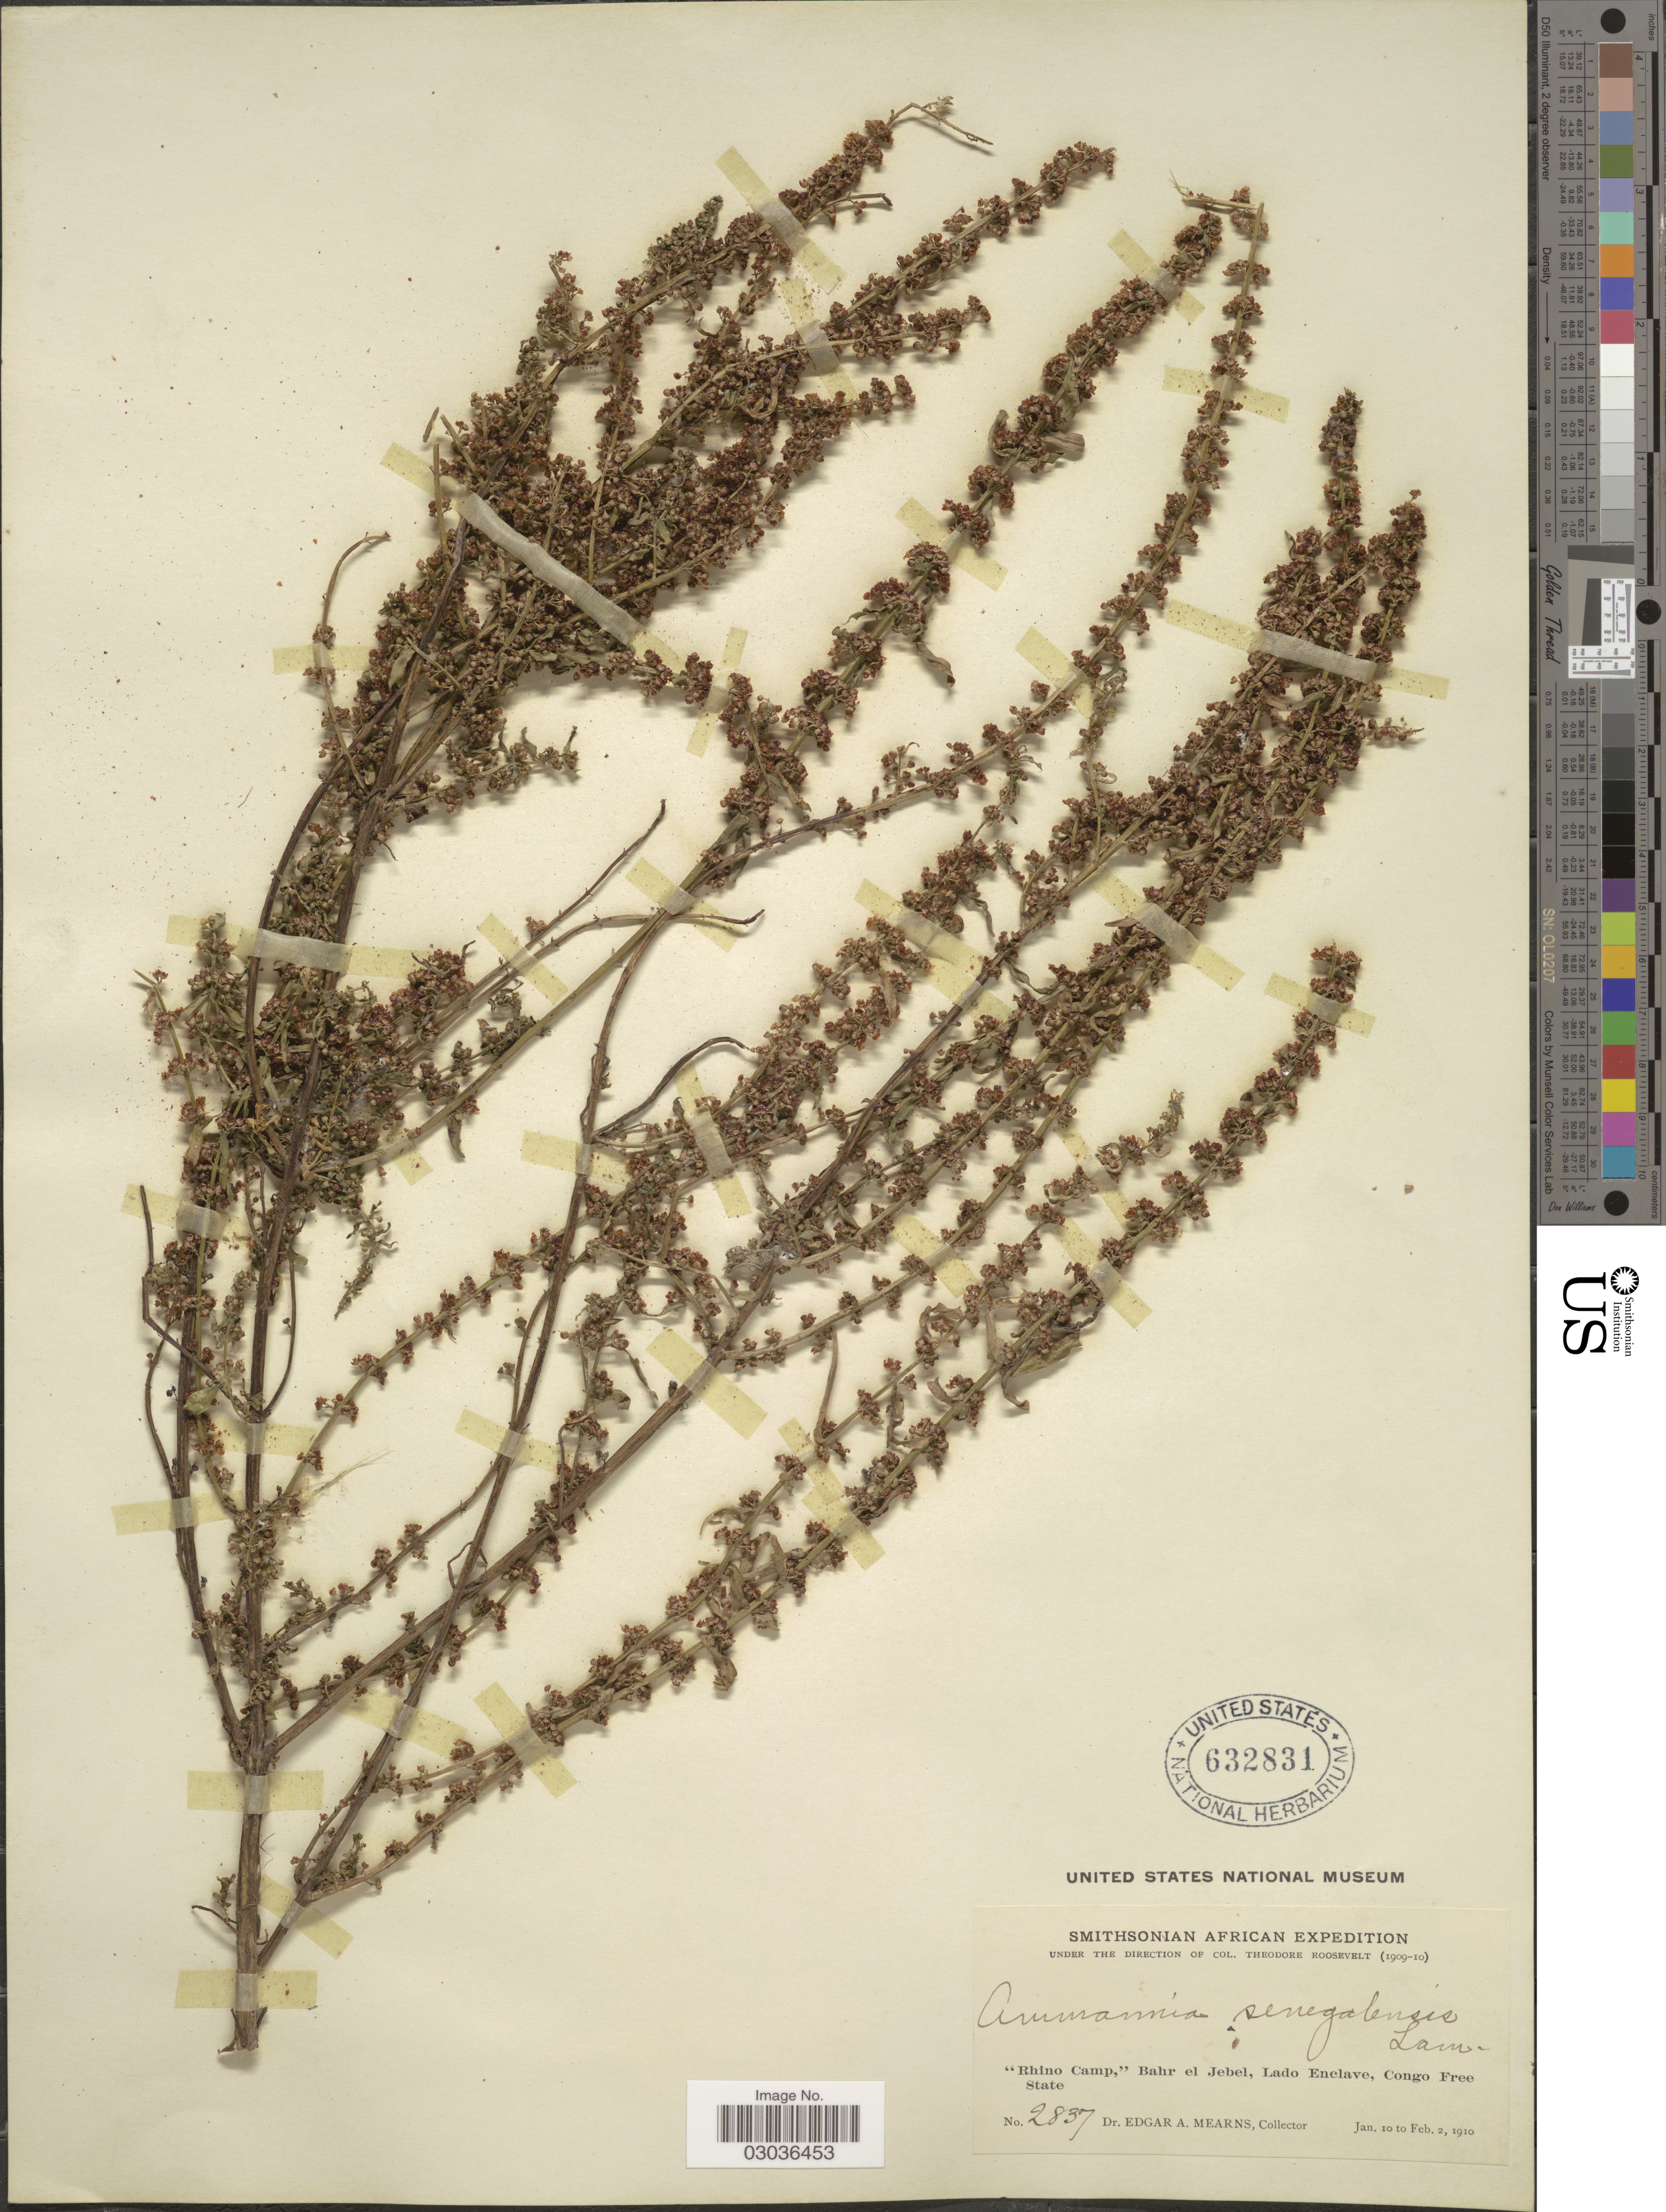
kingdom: Plantae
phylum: Tracheophyta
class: Magnoliopsida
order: Myrtales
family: Lythraceae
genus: Ammannia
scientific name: Ammannia senegalensis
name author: Lam.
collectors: E. A. Mearns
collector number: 2837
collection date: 1910-01-10/1910-02-02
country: Congo, Democratic Republic of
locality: Rhino Camp,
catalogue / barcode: US 632831